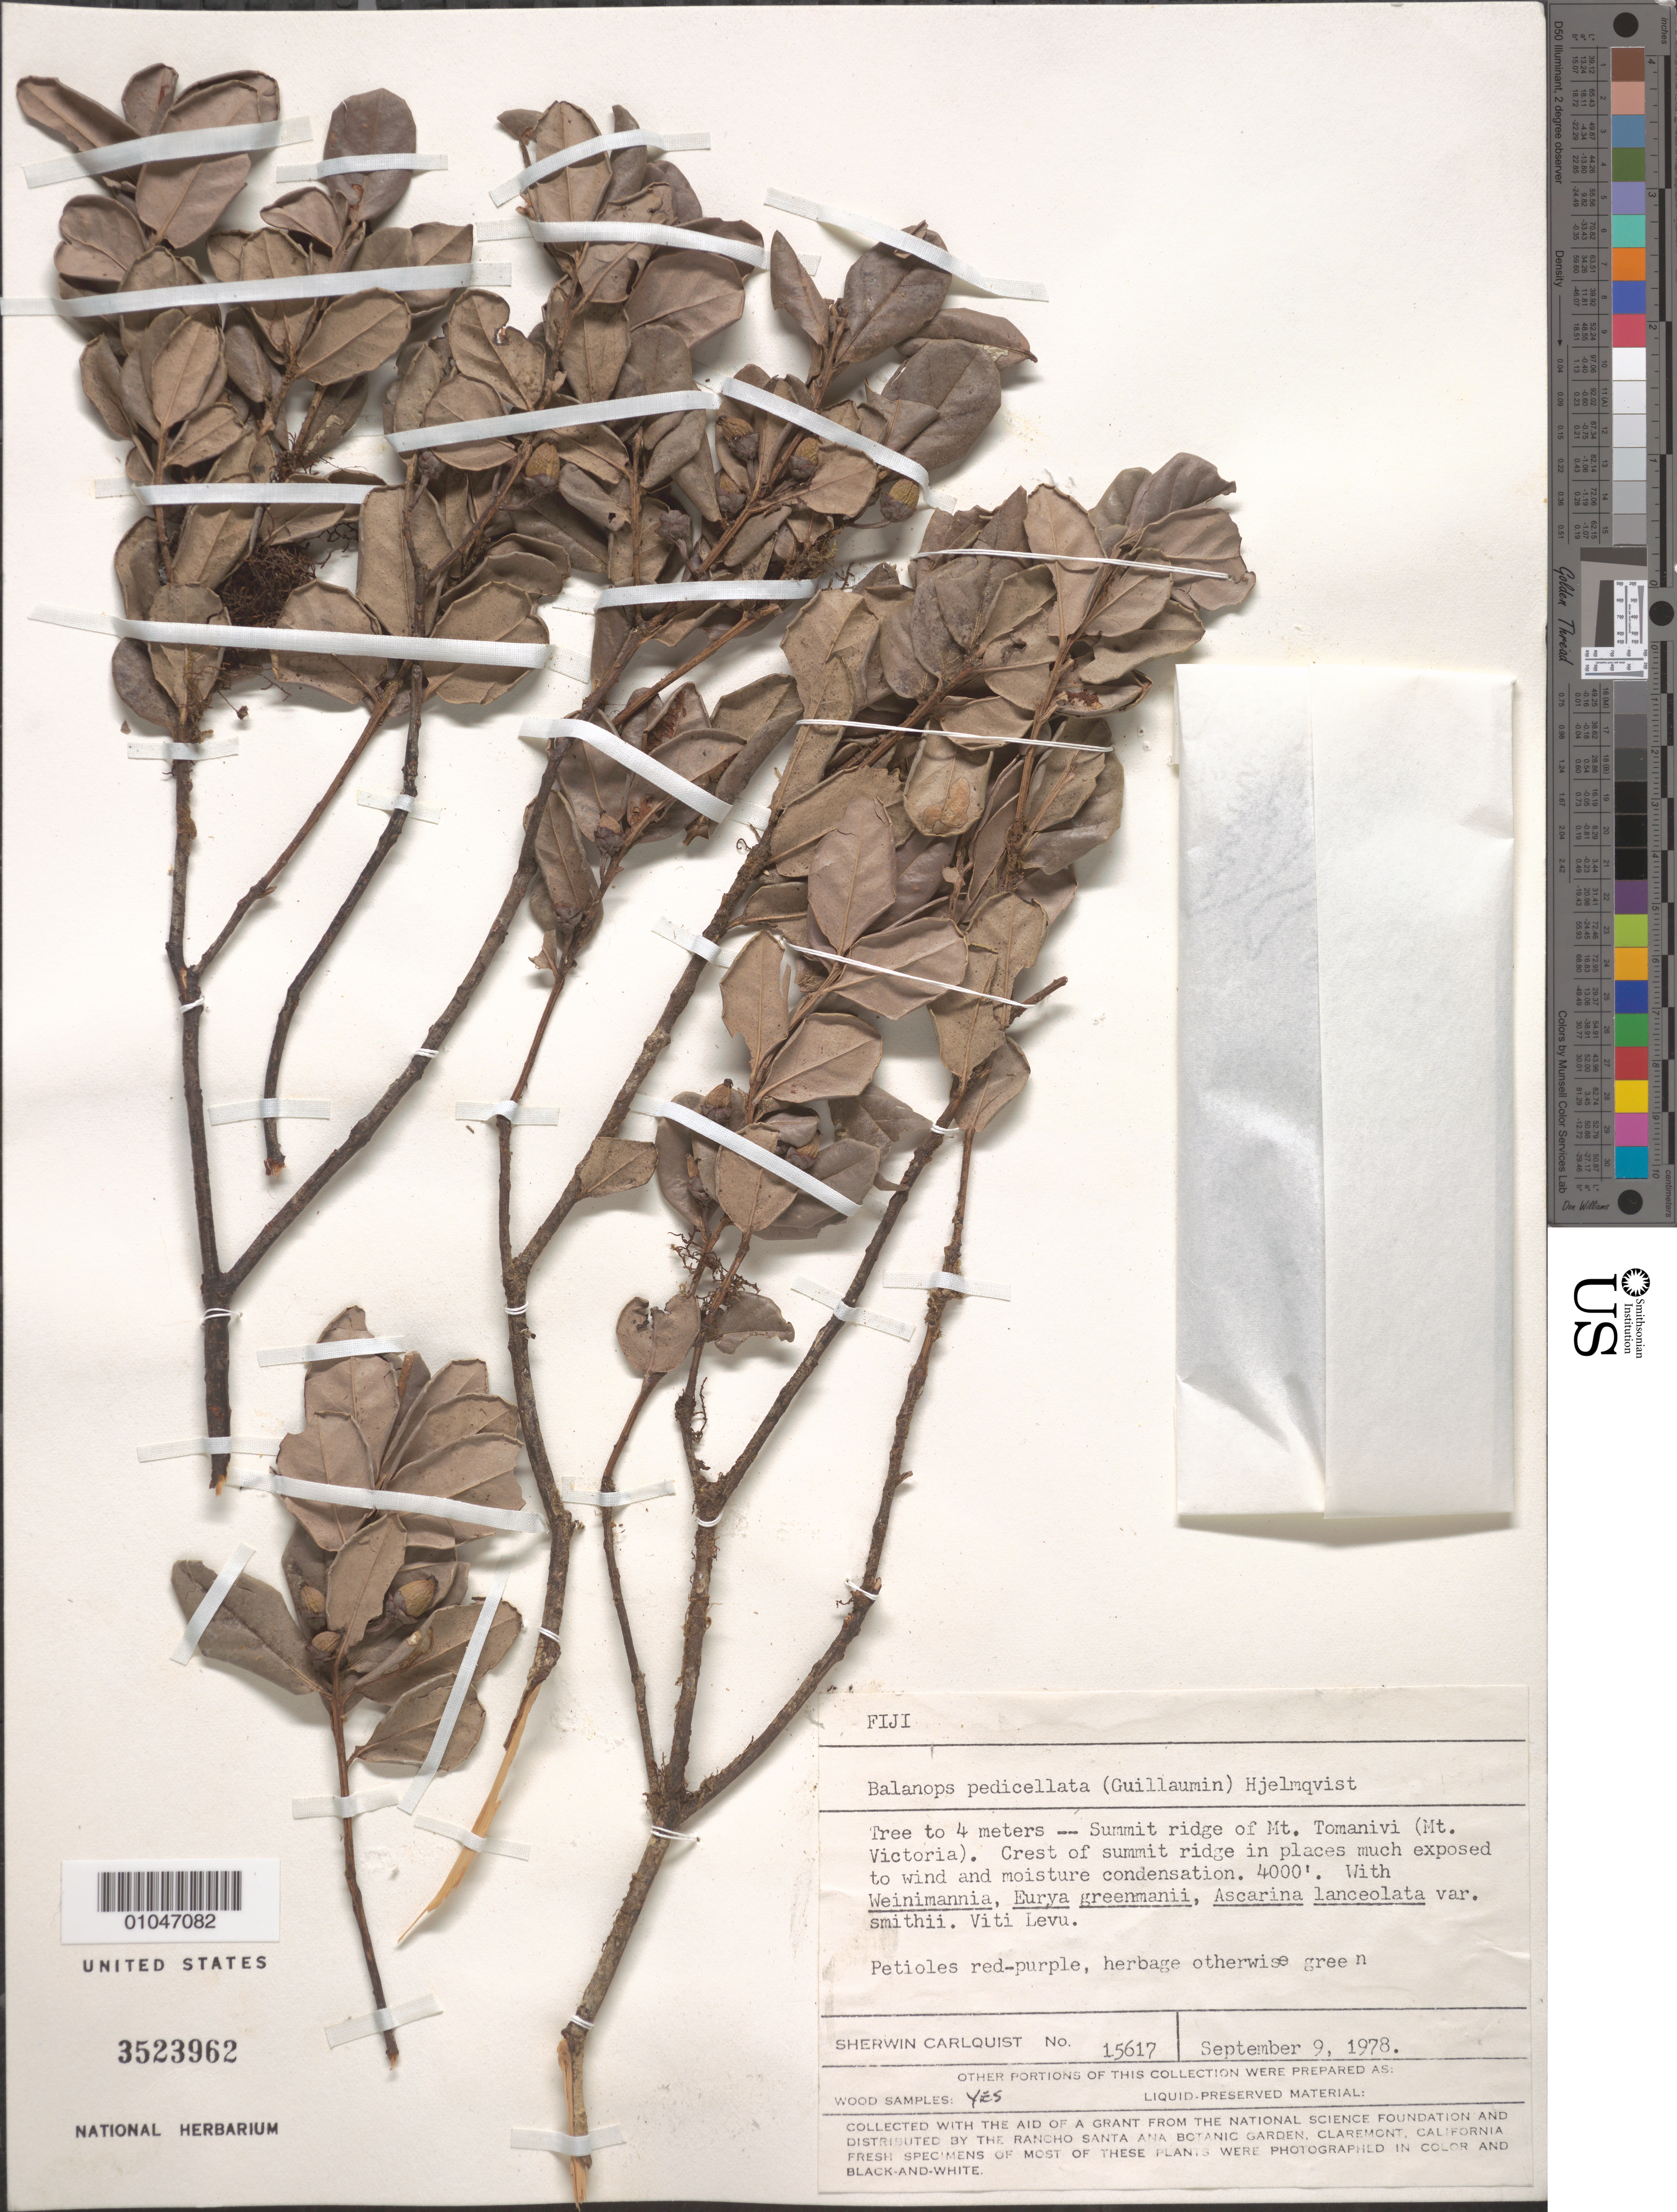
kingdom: Plantae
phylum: Tracheophyta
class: Magnoliopsida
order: Malpighiales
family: Balanopaceae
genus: Balanops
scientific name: Balanops pedicellata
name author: (Guillaumin) Hjelmq.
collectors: S. Carlquist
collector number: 15617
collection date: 1978-09-09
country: Fiji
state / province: Central Division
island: Viti Levu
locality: Summit ridge of Mount Tomanivi (Mt. Victoria)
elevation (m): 1219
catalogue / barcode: US 3523962